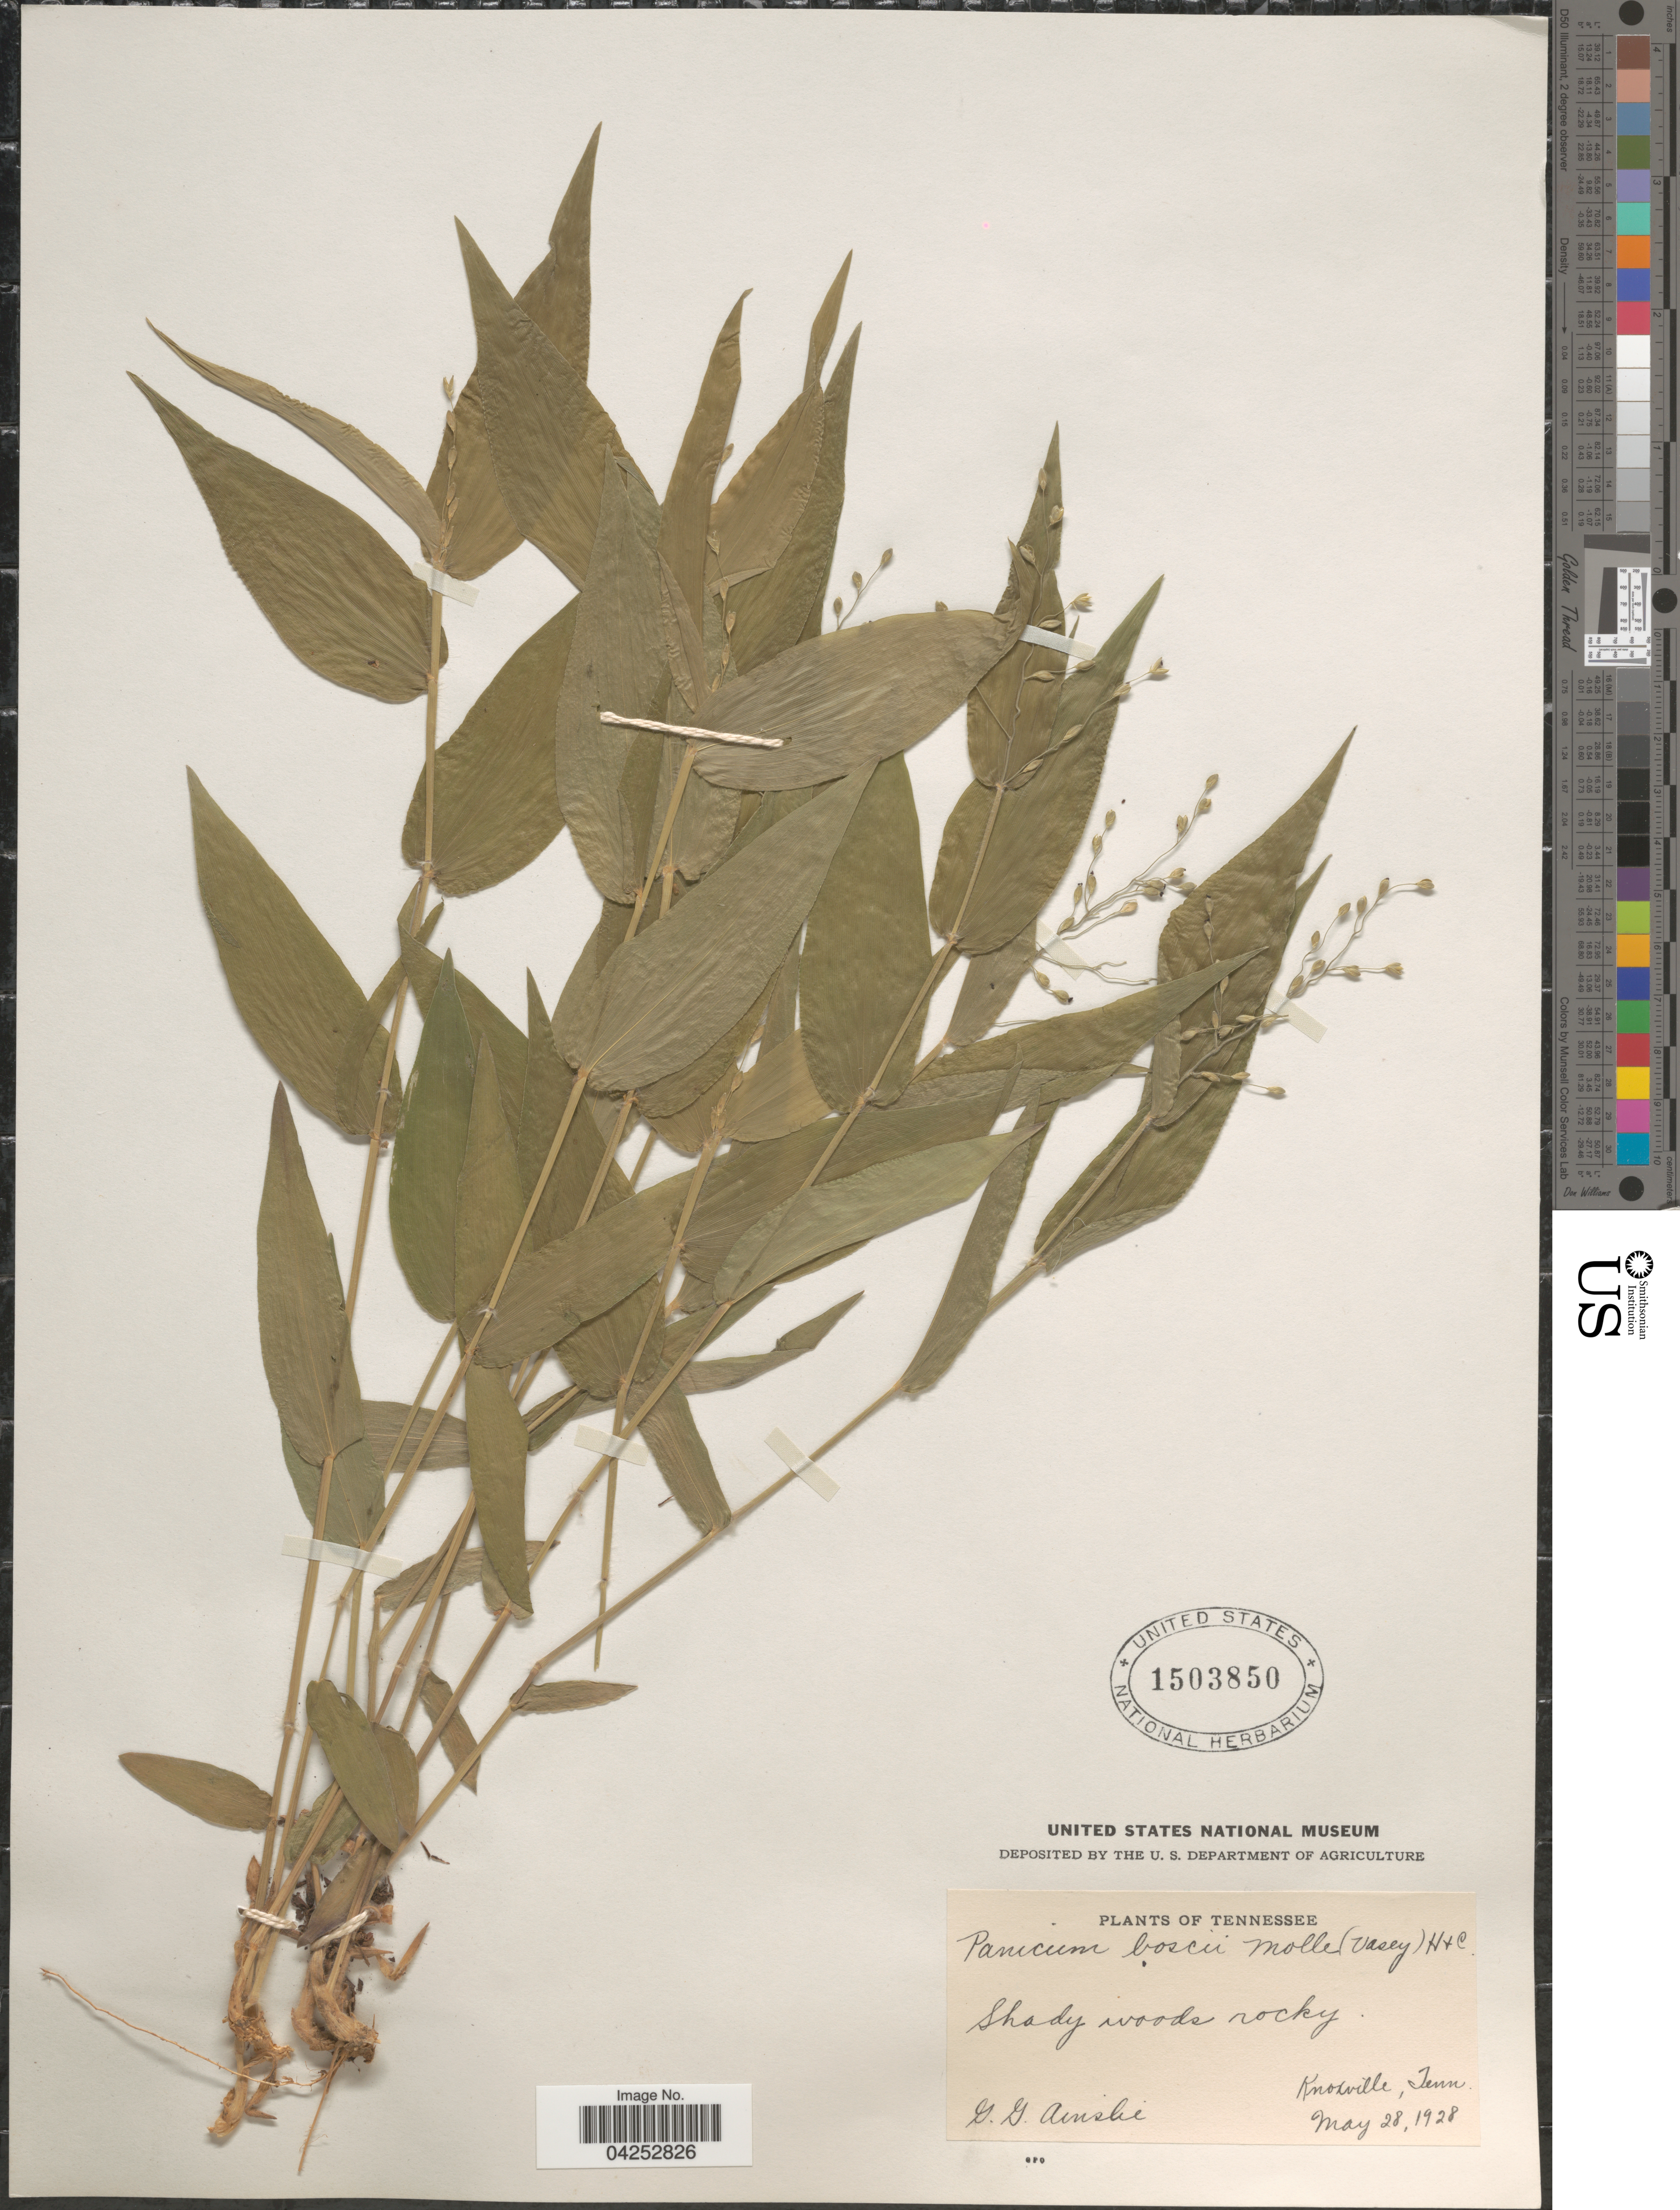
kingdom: Plantae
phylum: Tracheophyta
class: Liliopsida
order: Poales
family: Poaceae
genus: Dichanthelium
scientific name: Dichanthelium boscii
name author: (Poir.) Gould & C.A. Clark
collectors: G. Ainslee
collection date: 1928-05-28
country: United States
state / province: Tennessee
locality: Knoxville.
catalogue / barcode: US 1503850